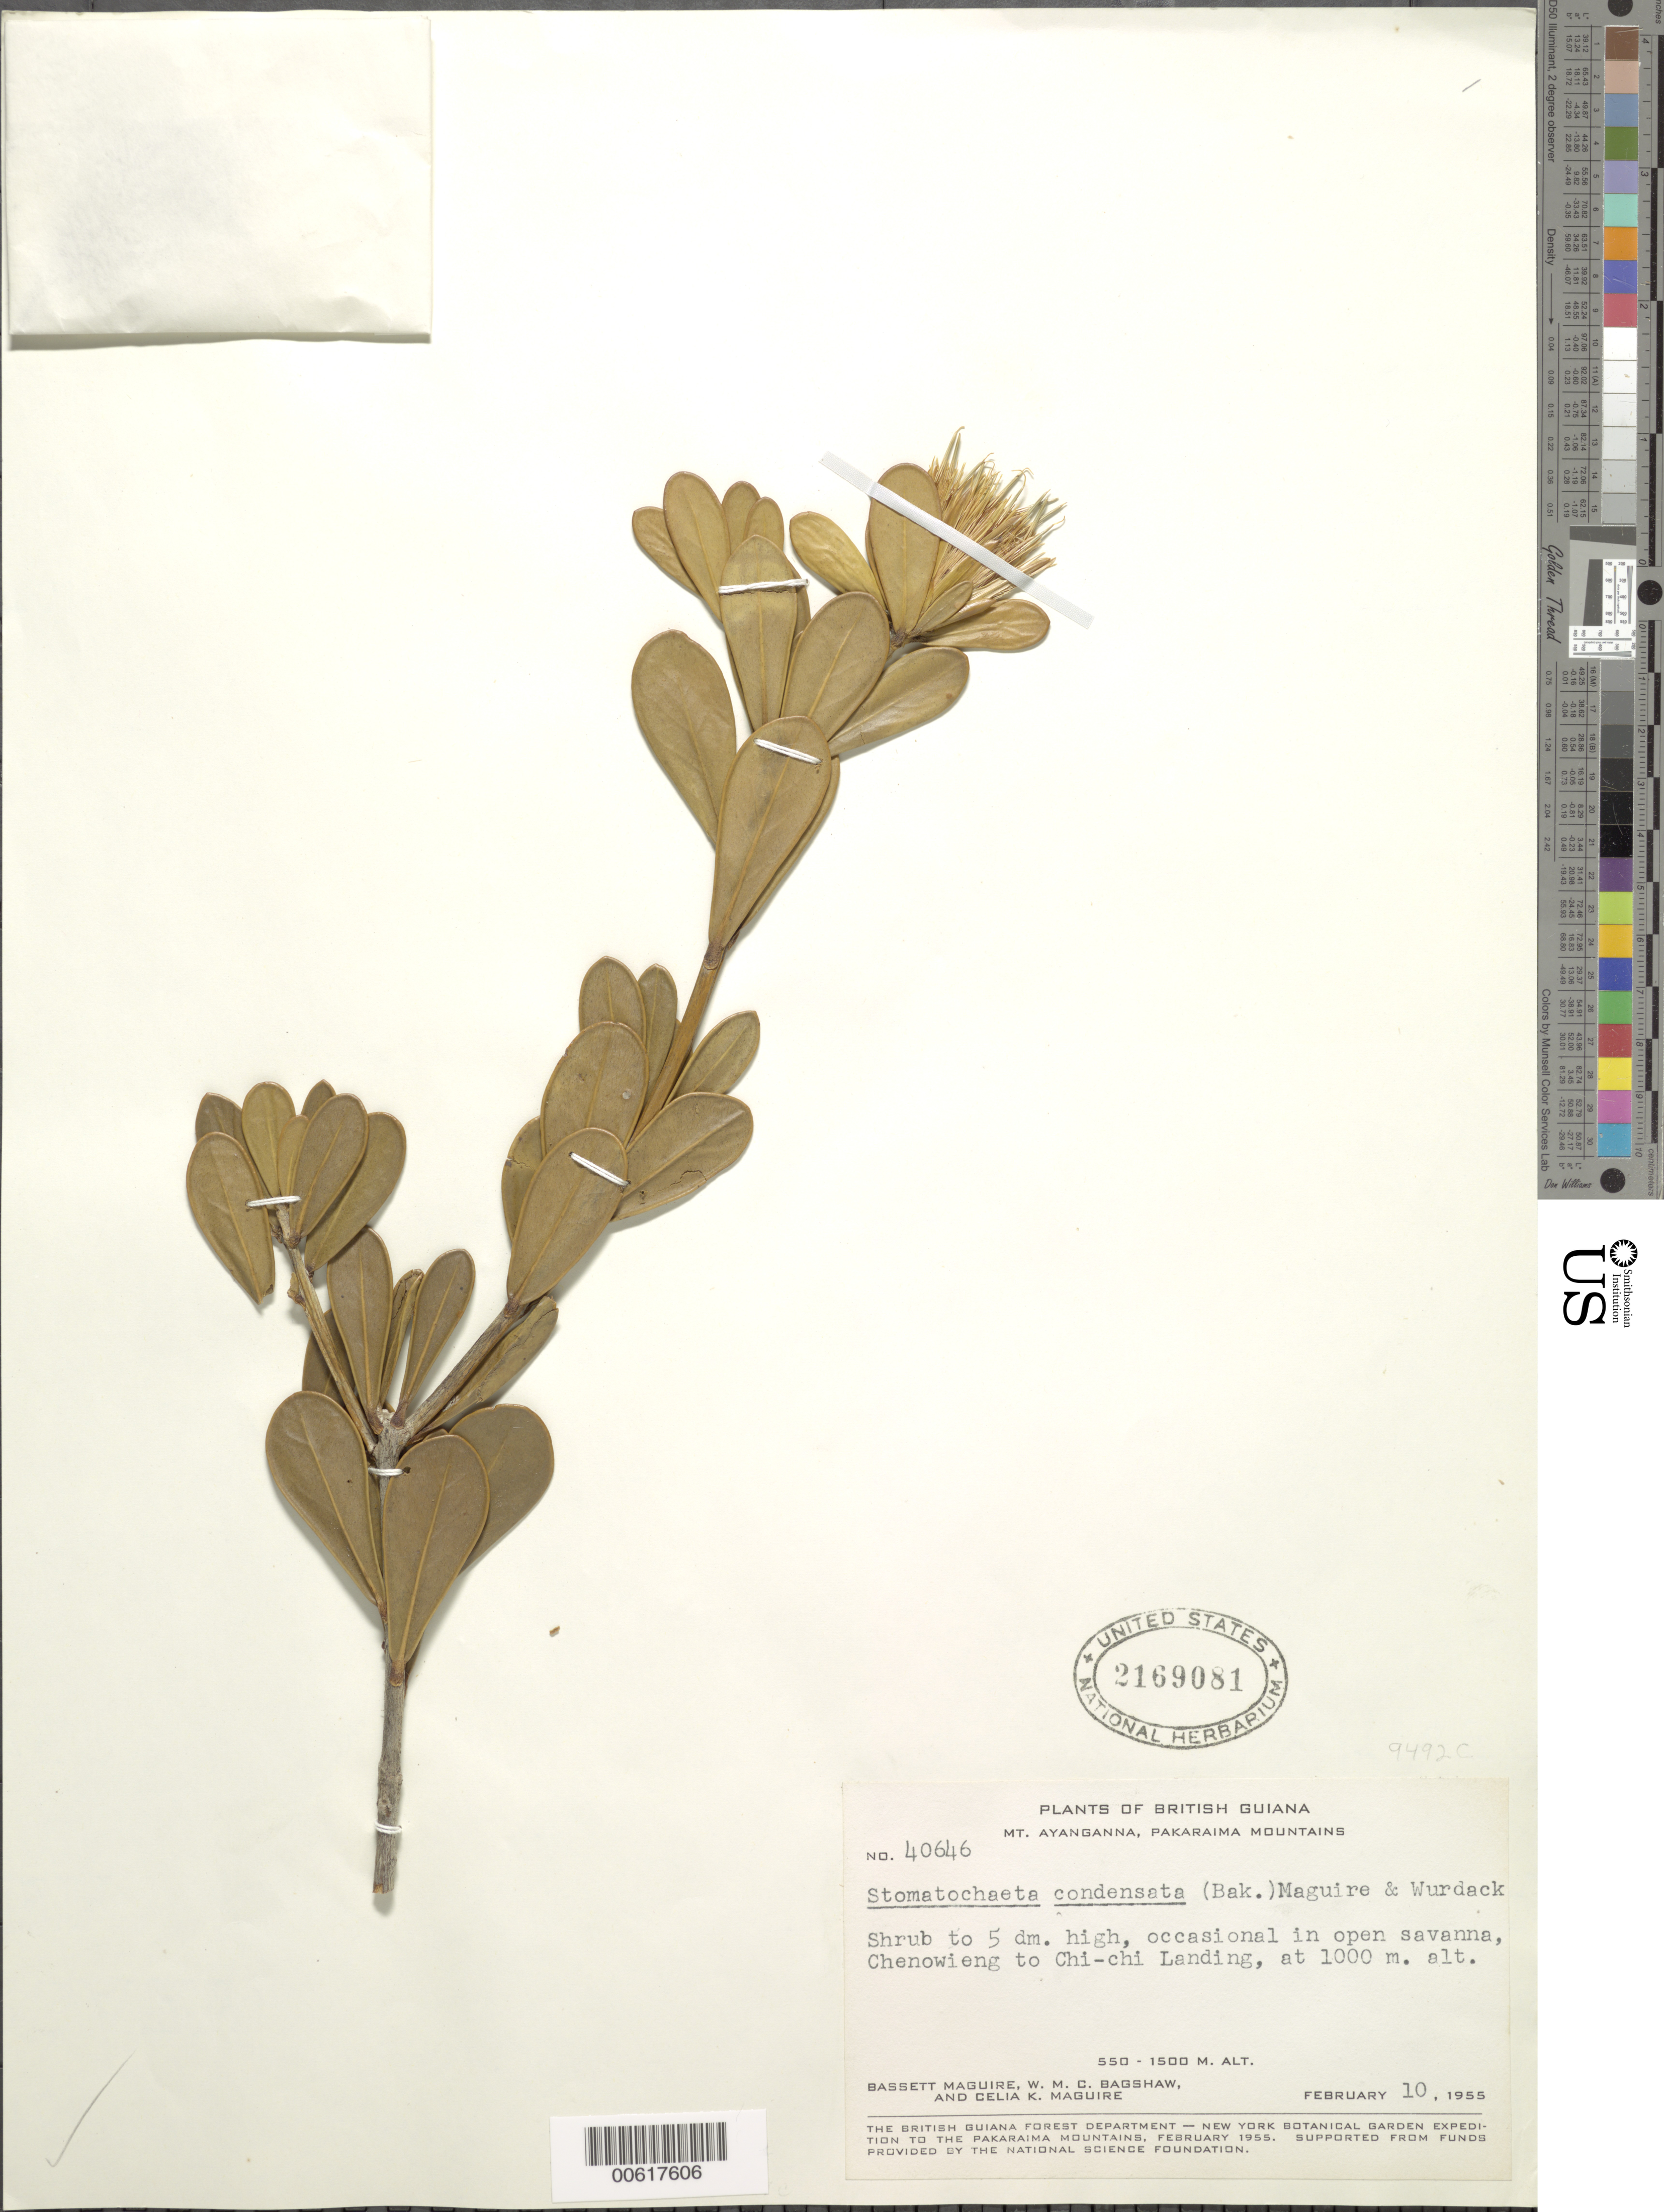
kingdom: Plantae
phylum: Tracheophyta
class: Magnoliopsida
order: Asterales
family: Asteraceae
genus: Stomatochaeta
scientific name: Stomatochaeta condensata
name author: (Baker) Maguire & Wurdack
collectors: B. Maguire, W. Bagshaw & C. K. Maguire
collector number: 40646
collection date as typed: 10-Feb-55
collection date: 1955-02-10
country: Guyana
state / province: Cuyuni-Mazaruni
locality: Chinowieng to Chi-chi Landing, Pakaraima Mts.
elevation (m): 1000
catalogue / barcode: US 2169081